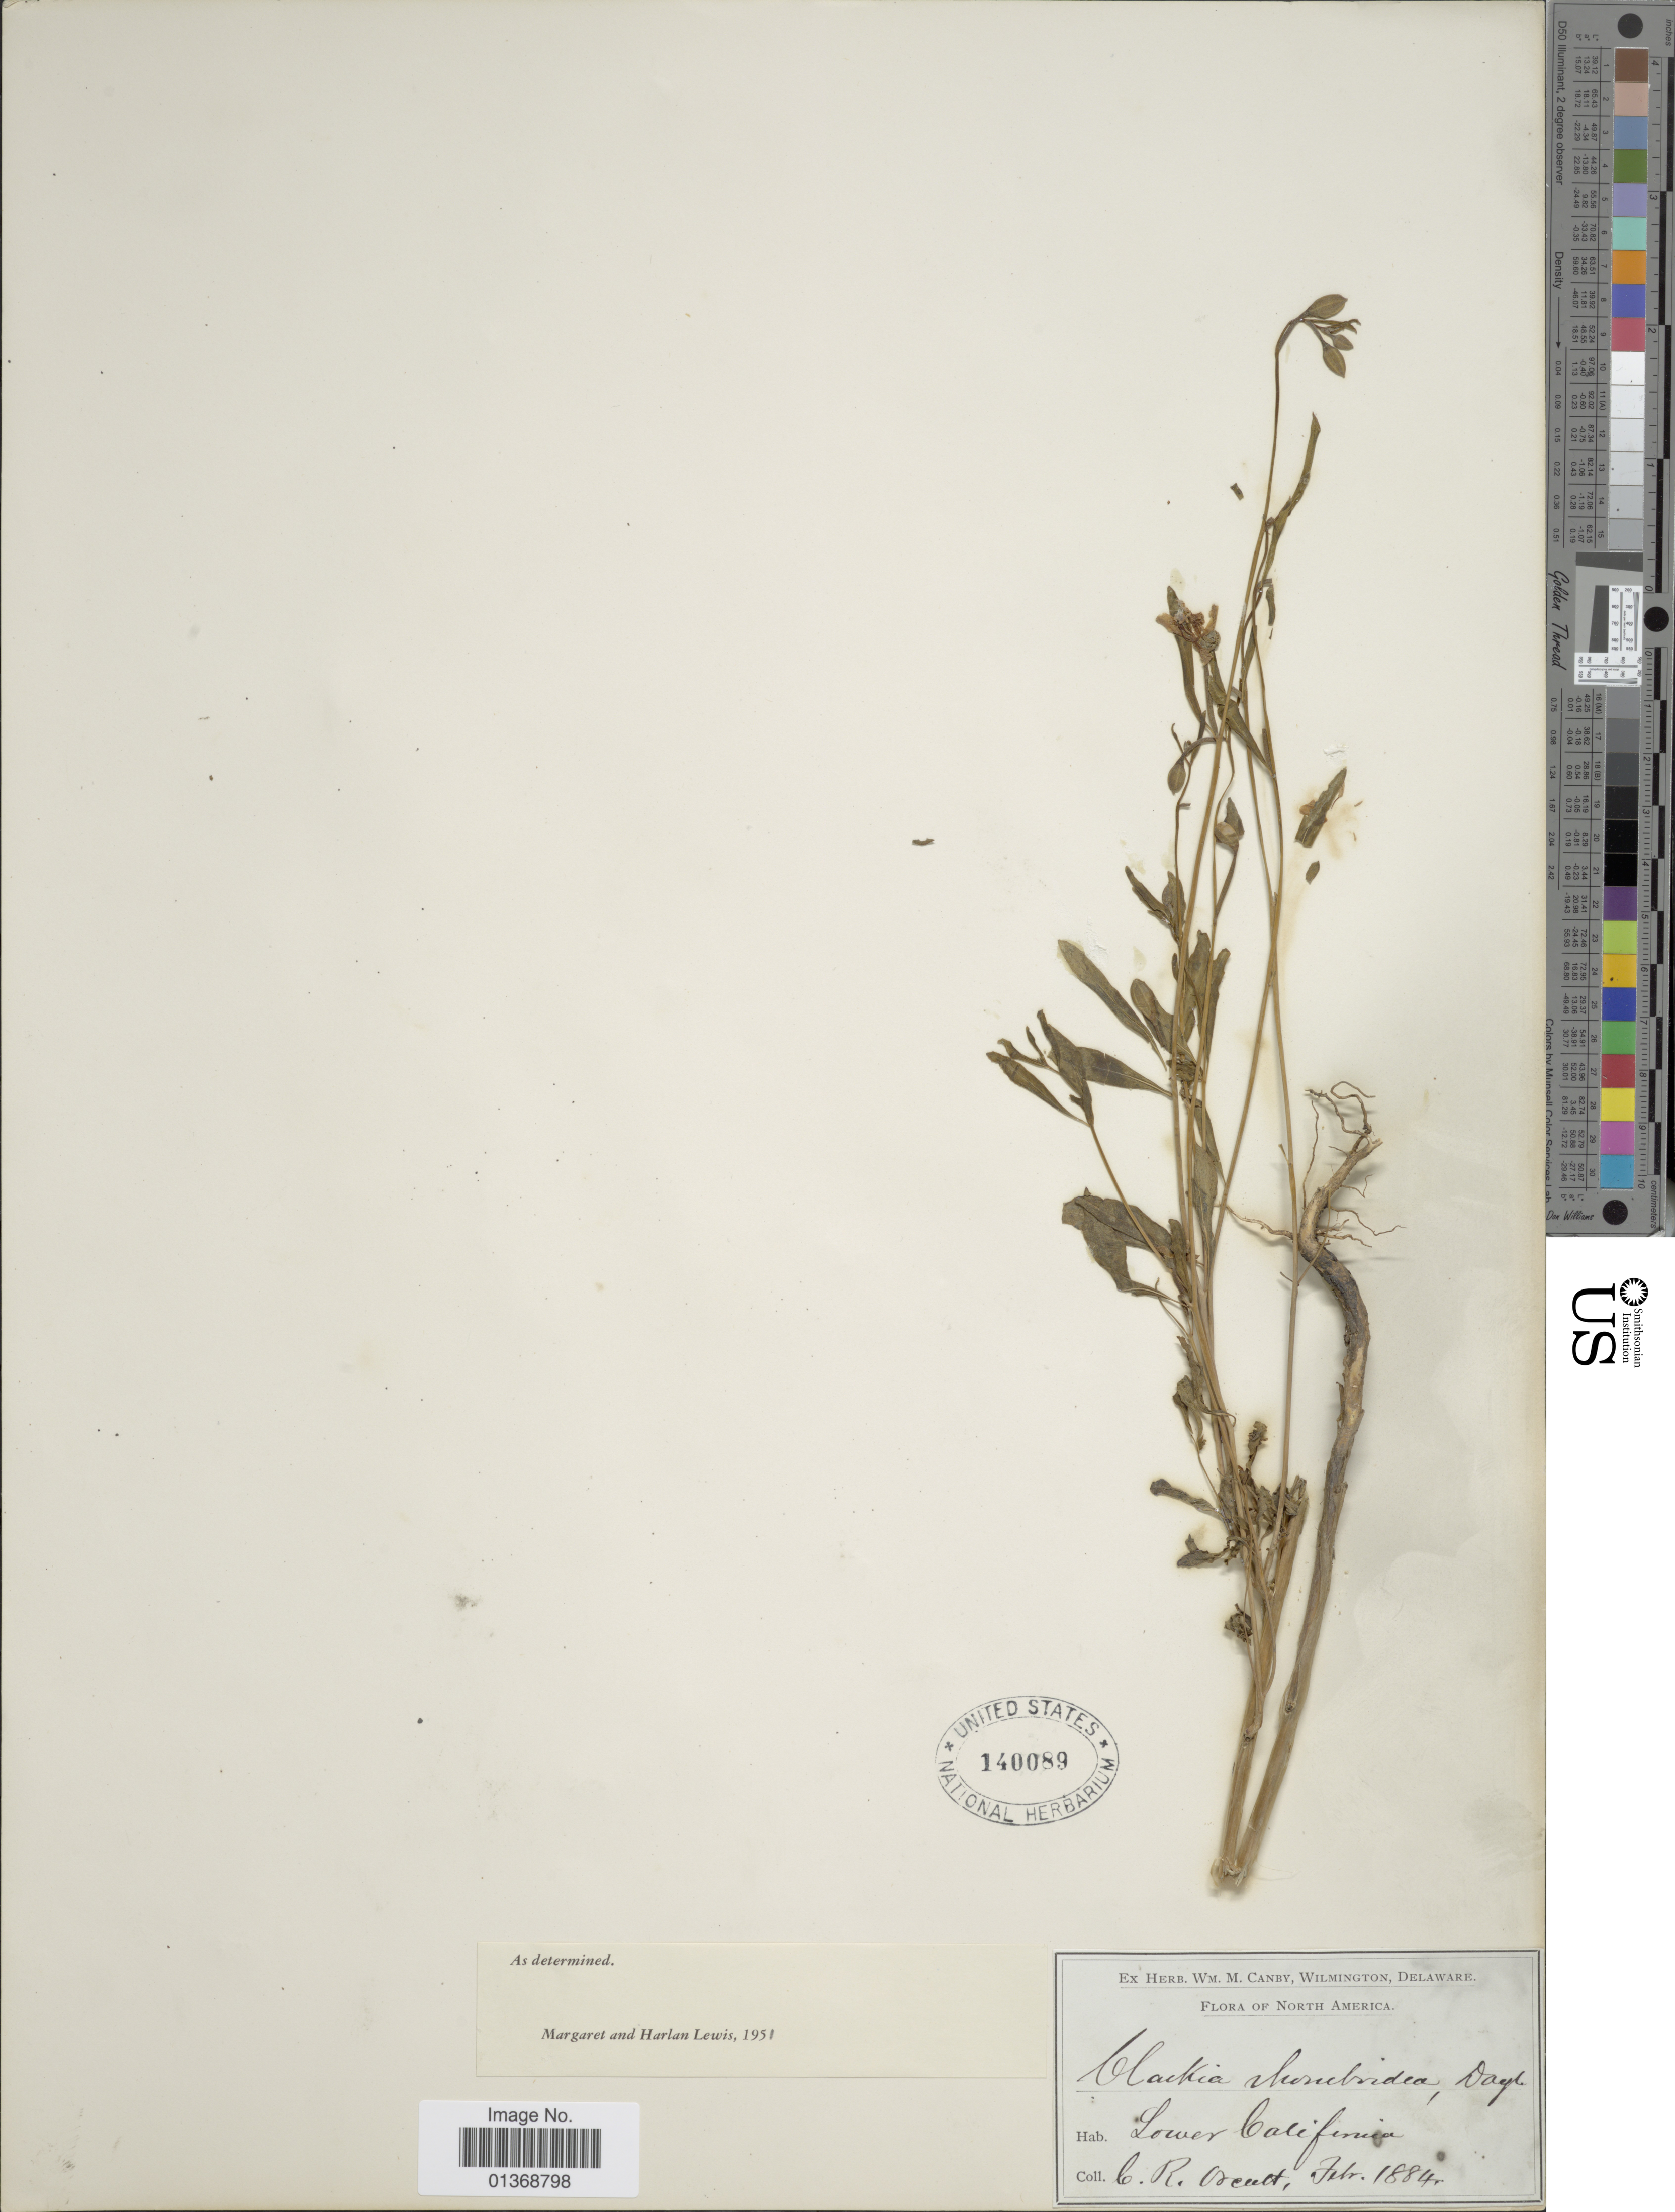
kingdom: Plantae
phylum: Tracheophyta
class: Magnoliopsida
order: Myrtales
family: Onagraceae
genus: Clarkia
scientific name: Clarkia rhomboidea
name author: Douglas ex Hook.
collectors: C. R. Orcutt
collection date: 1884-02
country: Mexico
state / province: Baja California Norte / Baja California Sur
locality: Lower California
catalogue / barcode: US 140089